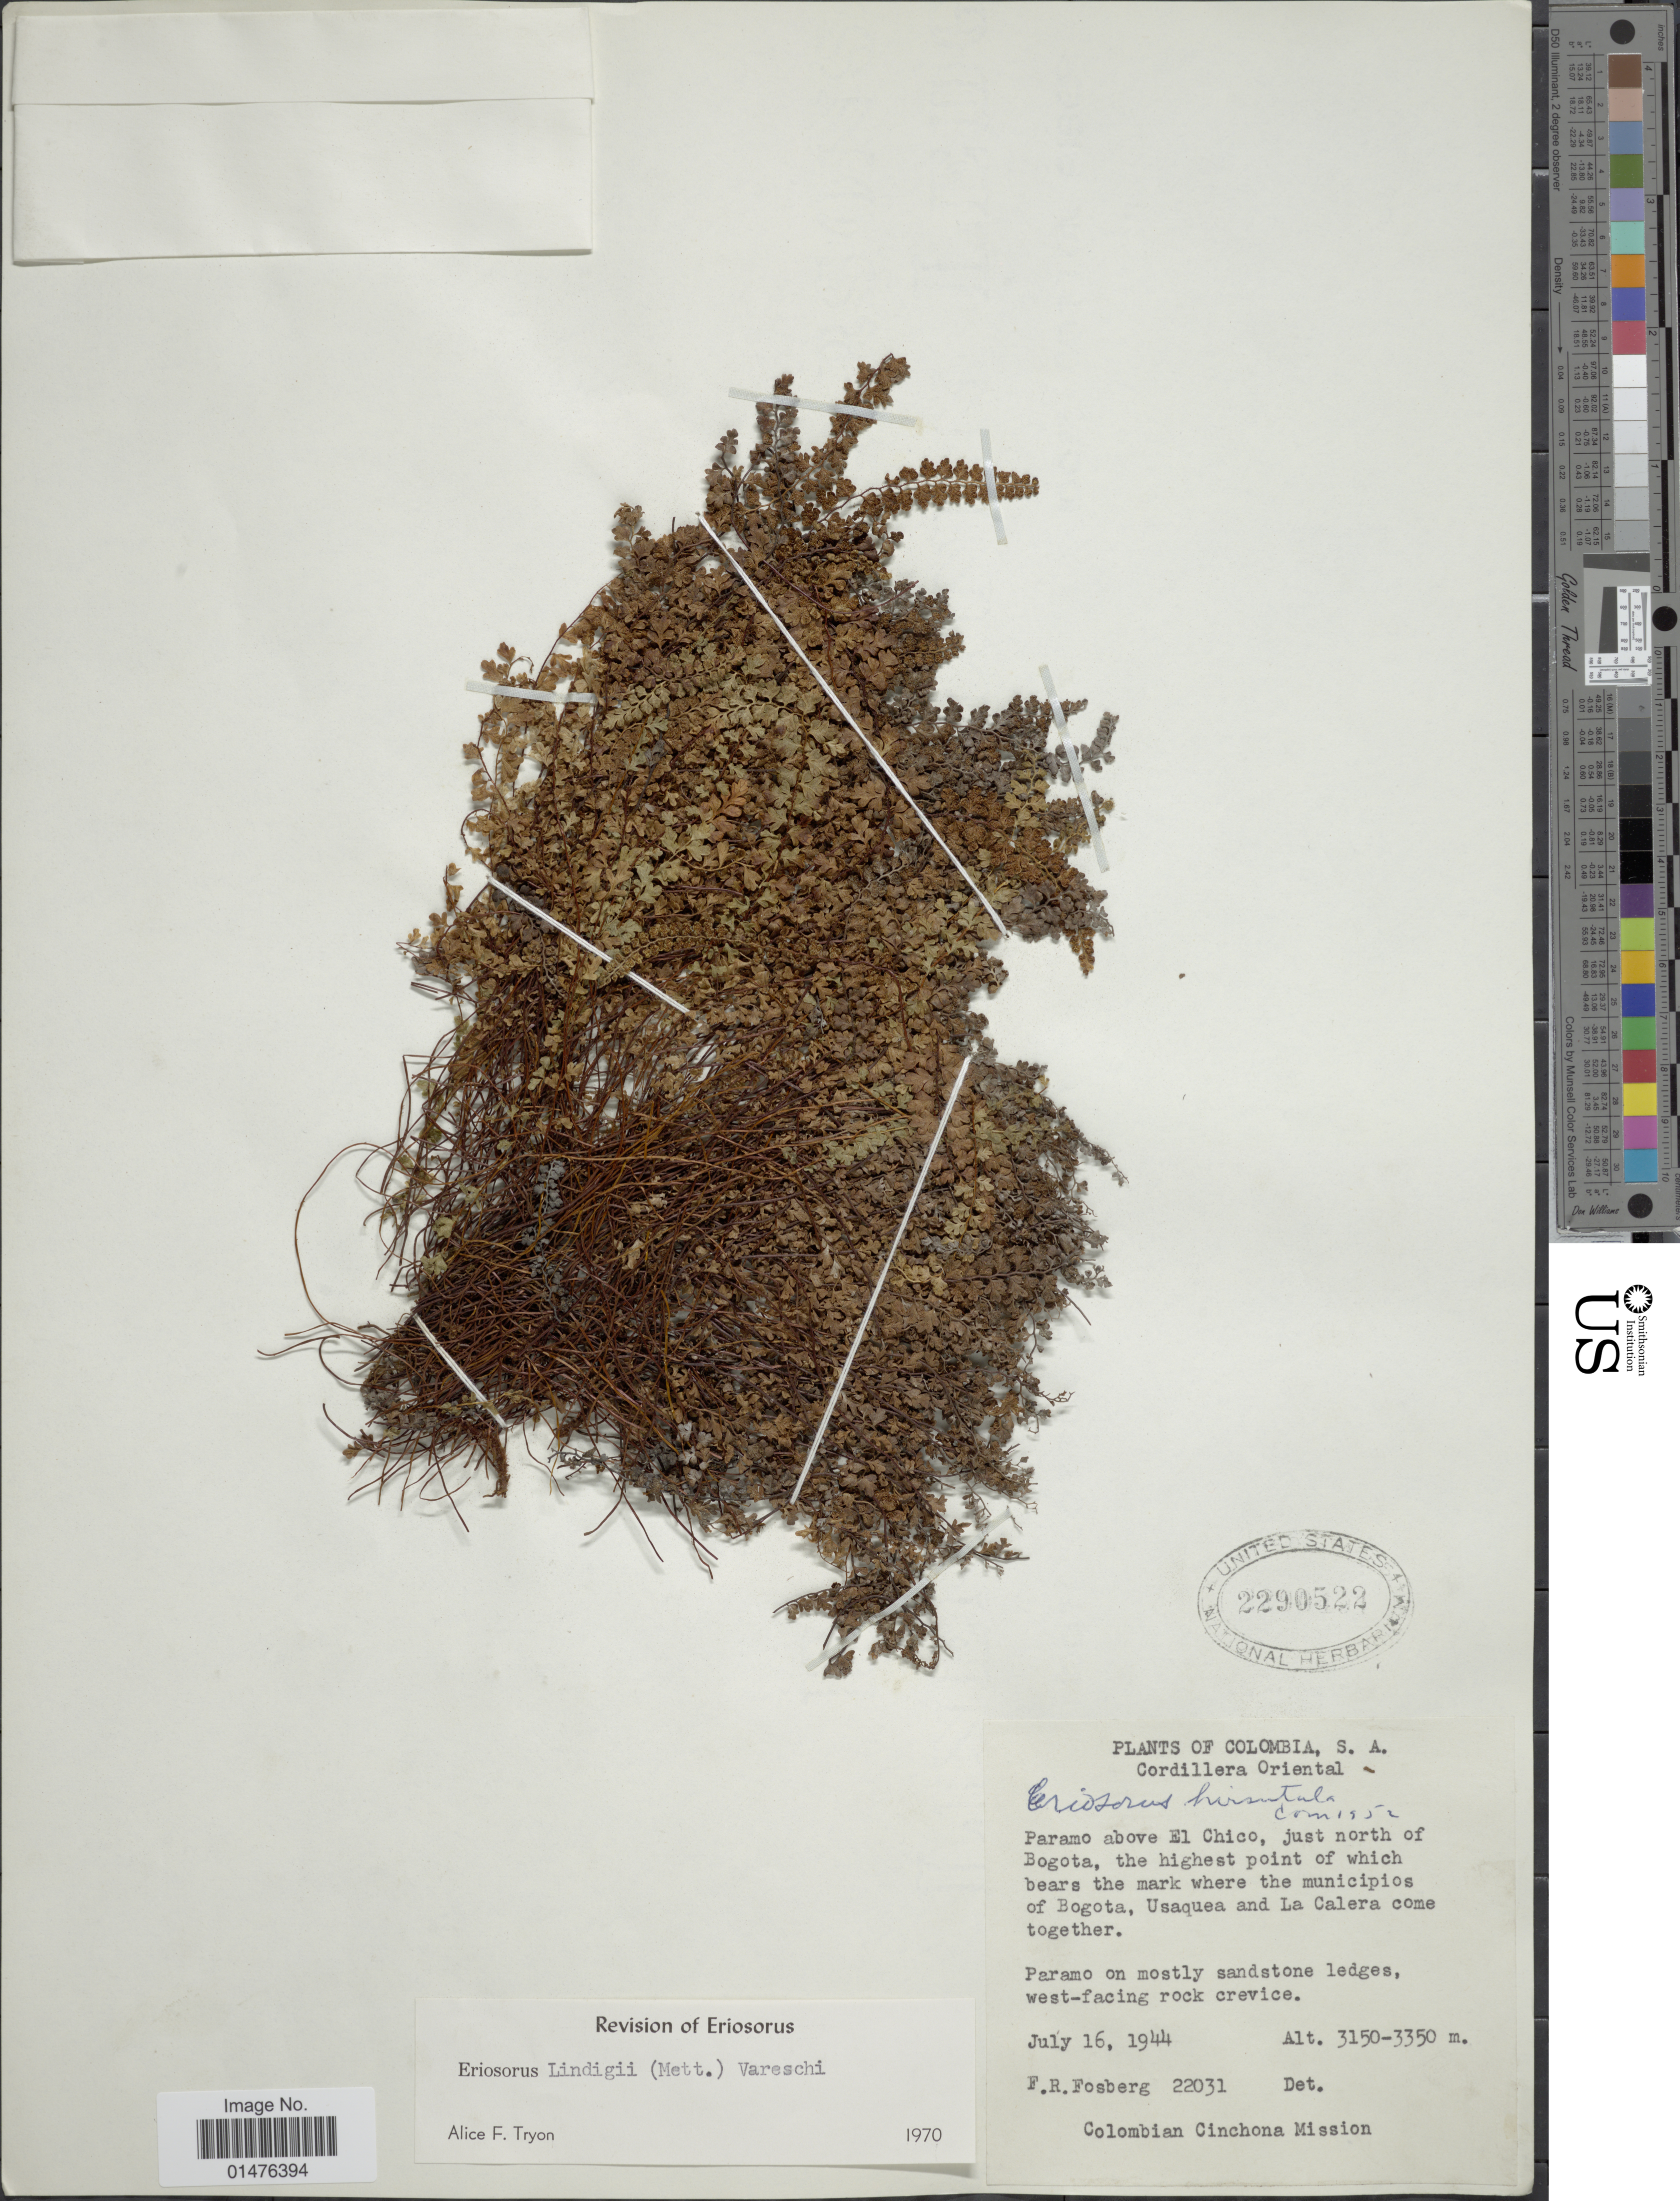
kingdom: Plantae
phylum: Tracheophyta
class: Polypodiopsida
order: Polypodiales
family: Pteridaceae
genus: Jamesonia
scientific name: Jamesonia lindigii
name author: (Mett.) Christenh.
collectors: F. R. Fosberg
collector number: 22031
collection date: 1944-07-16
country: Colombia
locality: Cordillera Oriental, Paramo above El Chico, just north of Bogota, the highest point of wich bear the mark where the municipios of Bogota, Usaquea and La Calera come together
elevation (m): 3150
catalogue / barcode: US 2290522